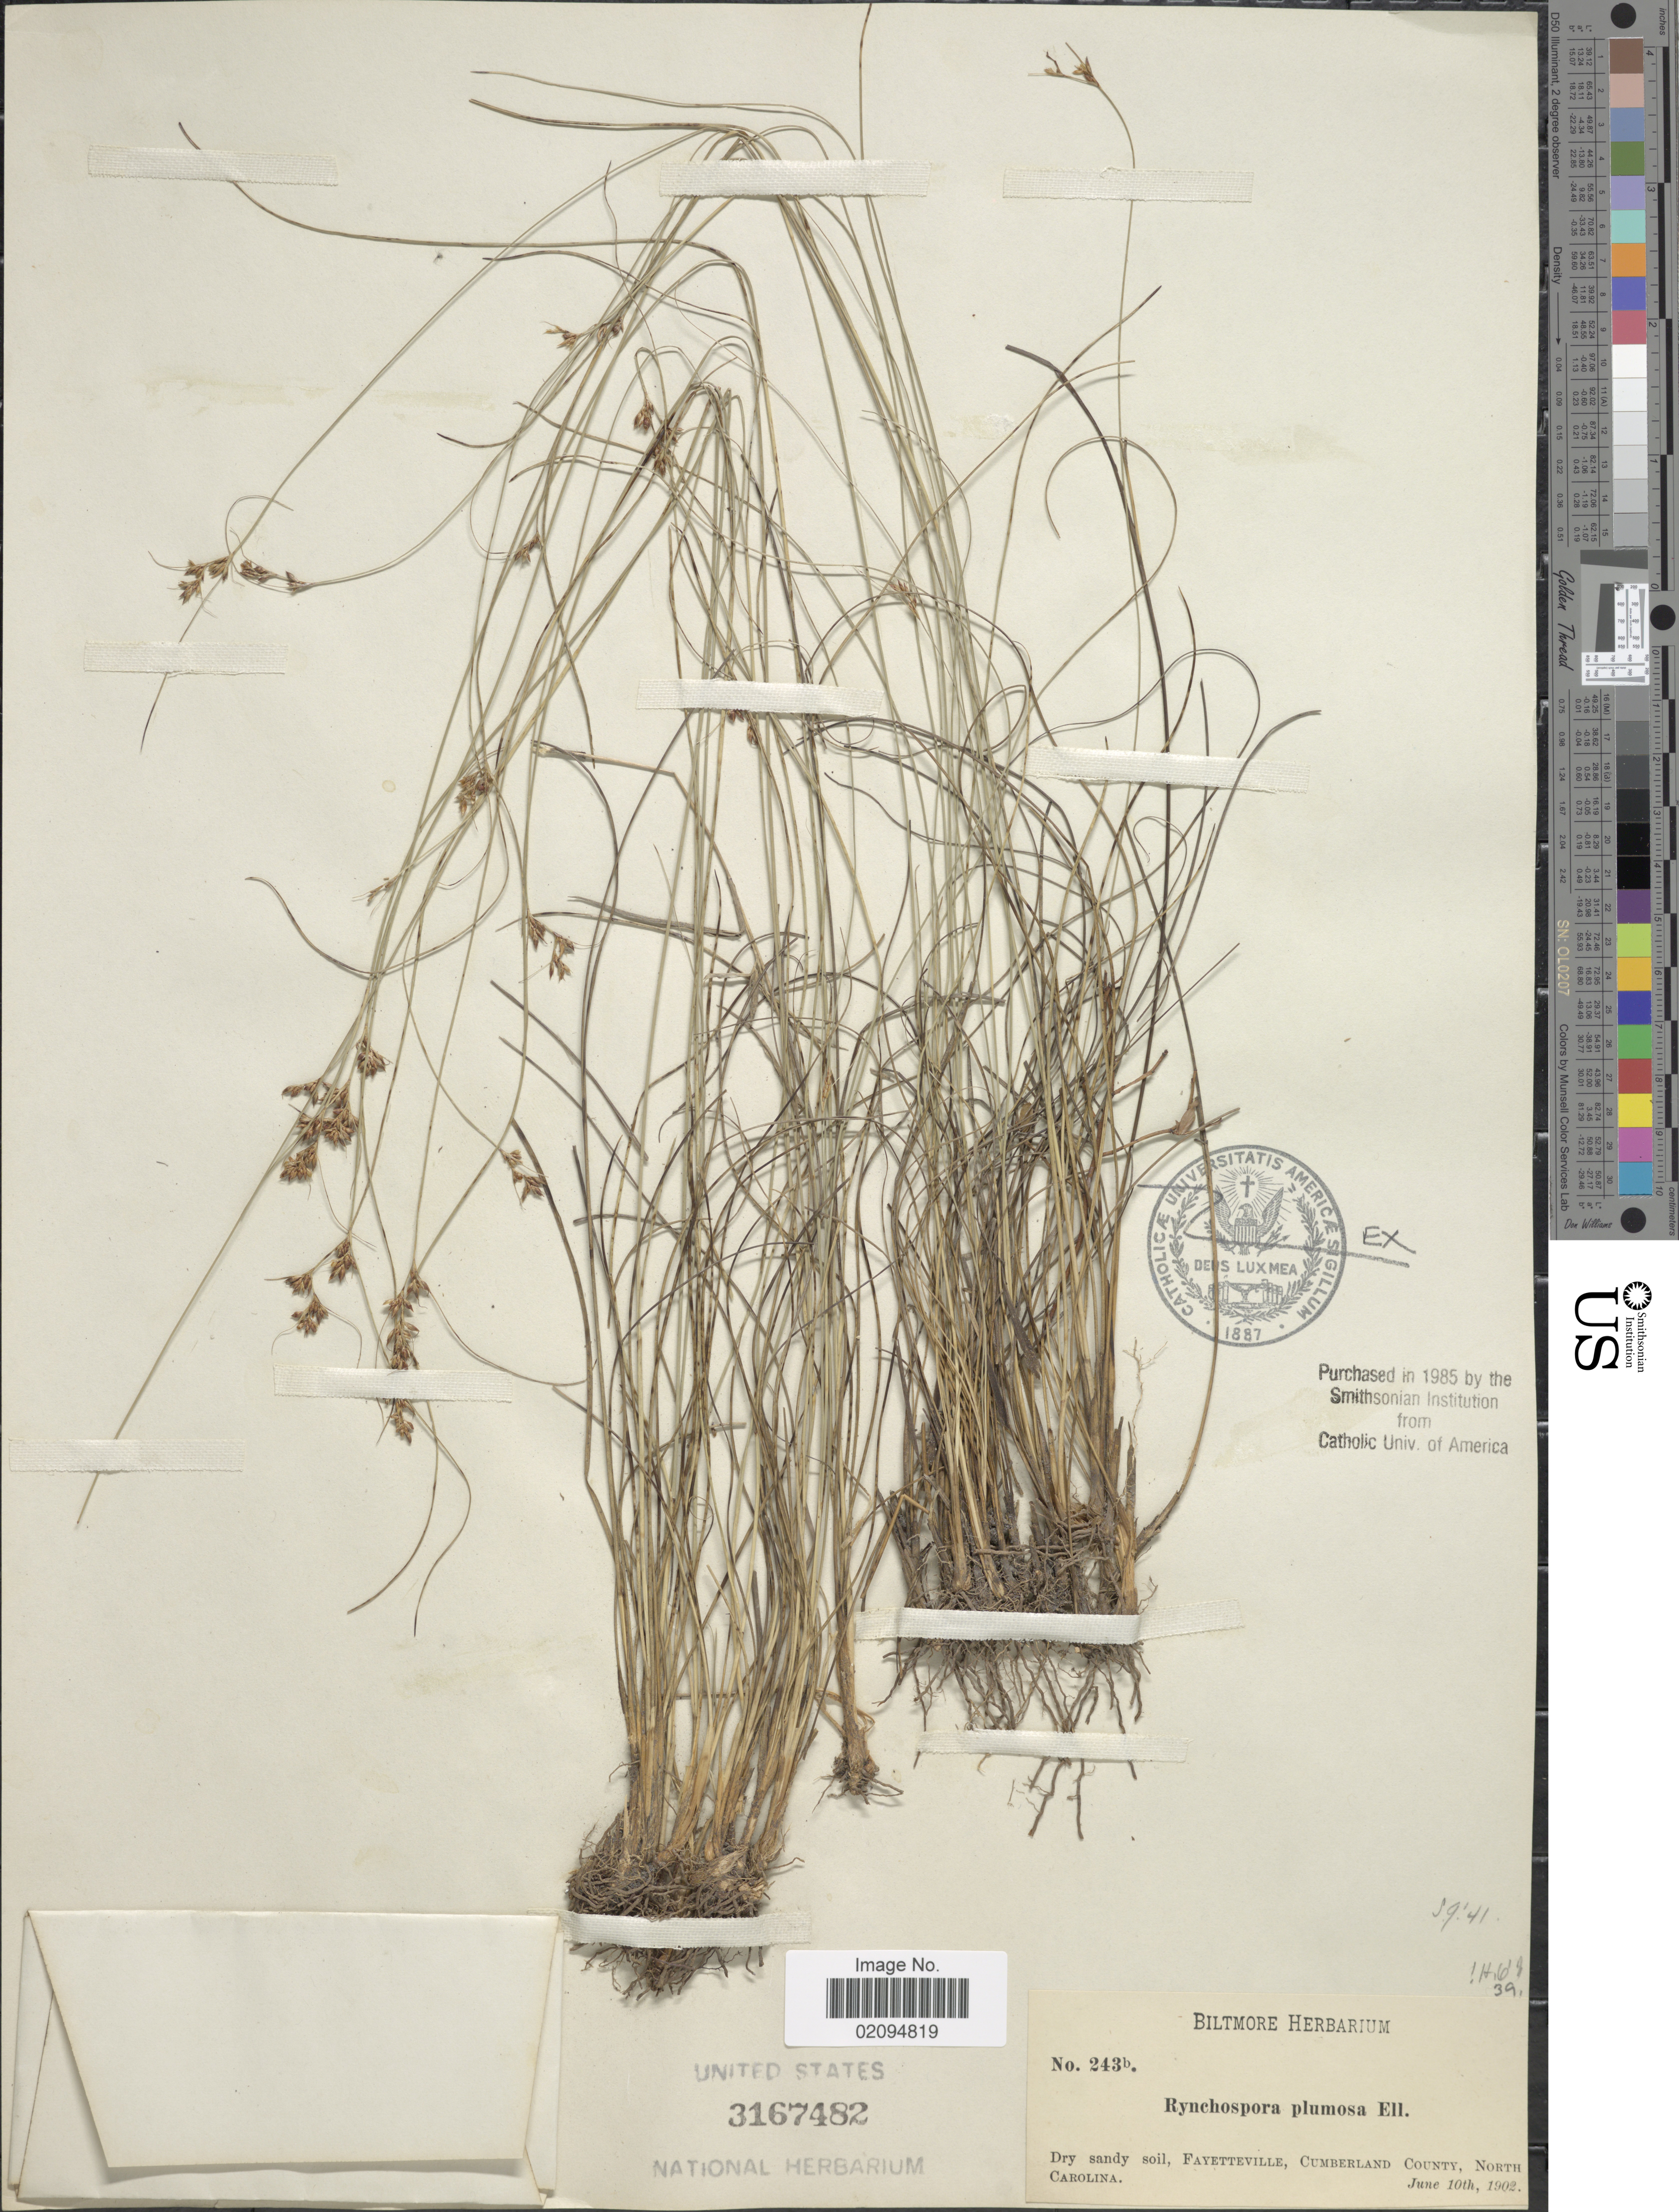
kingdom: Plantae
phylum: Tracheophyta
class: Liliopsida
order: Poales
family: Cyperaceae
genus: Rhynchospora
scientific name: Rhynchospora plumosa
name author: Elliott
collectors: ex herb. Biltmore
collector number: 243b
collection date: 1902-06-10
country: United States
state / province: North Carolina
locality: Fayetteville, Cumberland County, North Carolina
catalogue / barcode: US 3167482